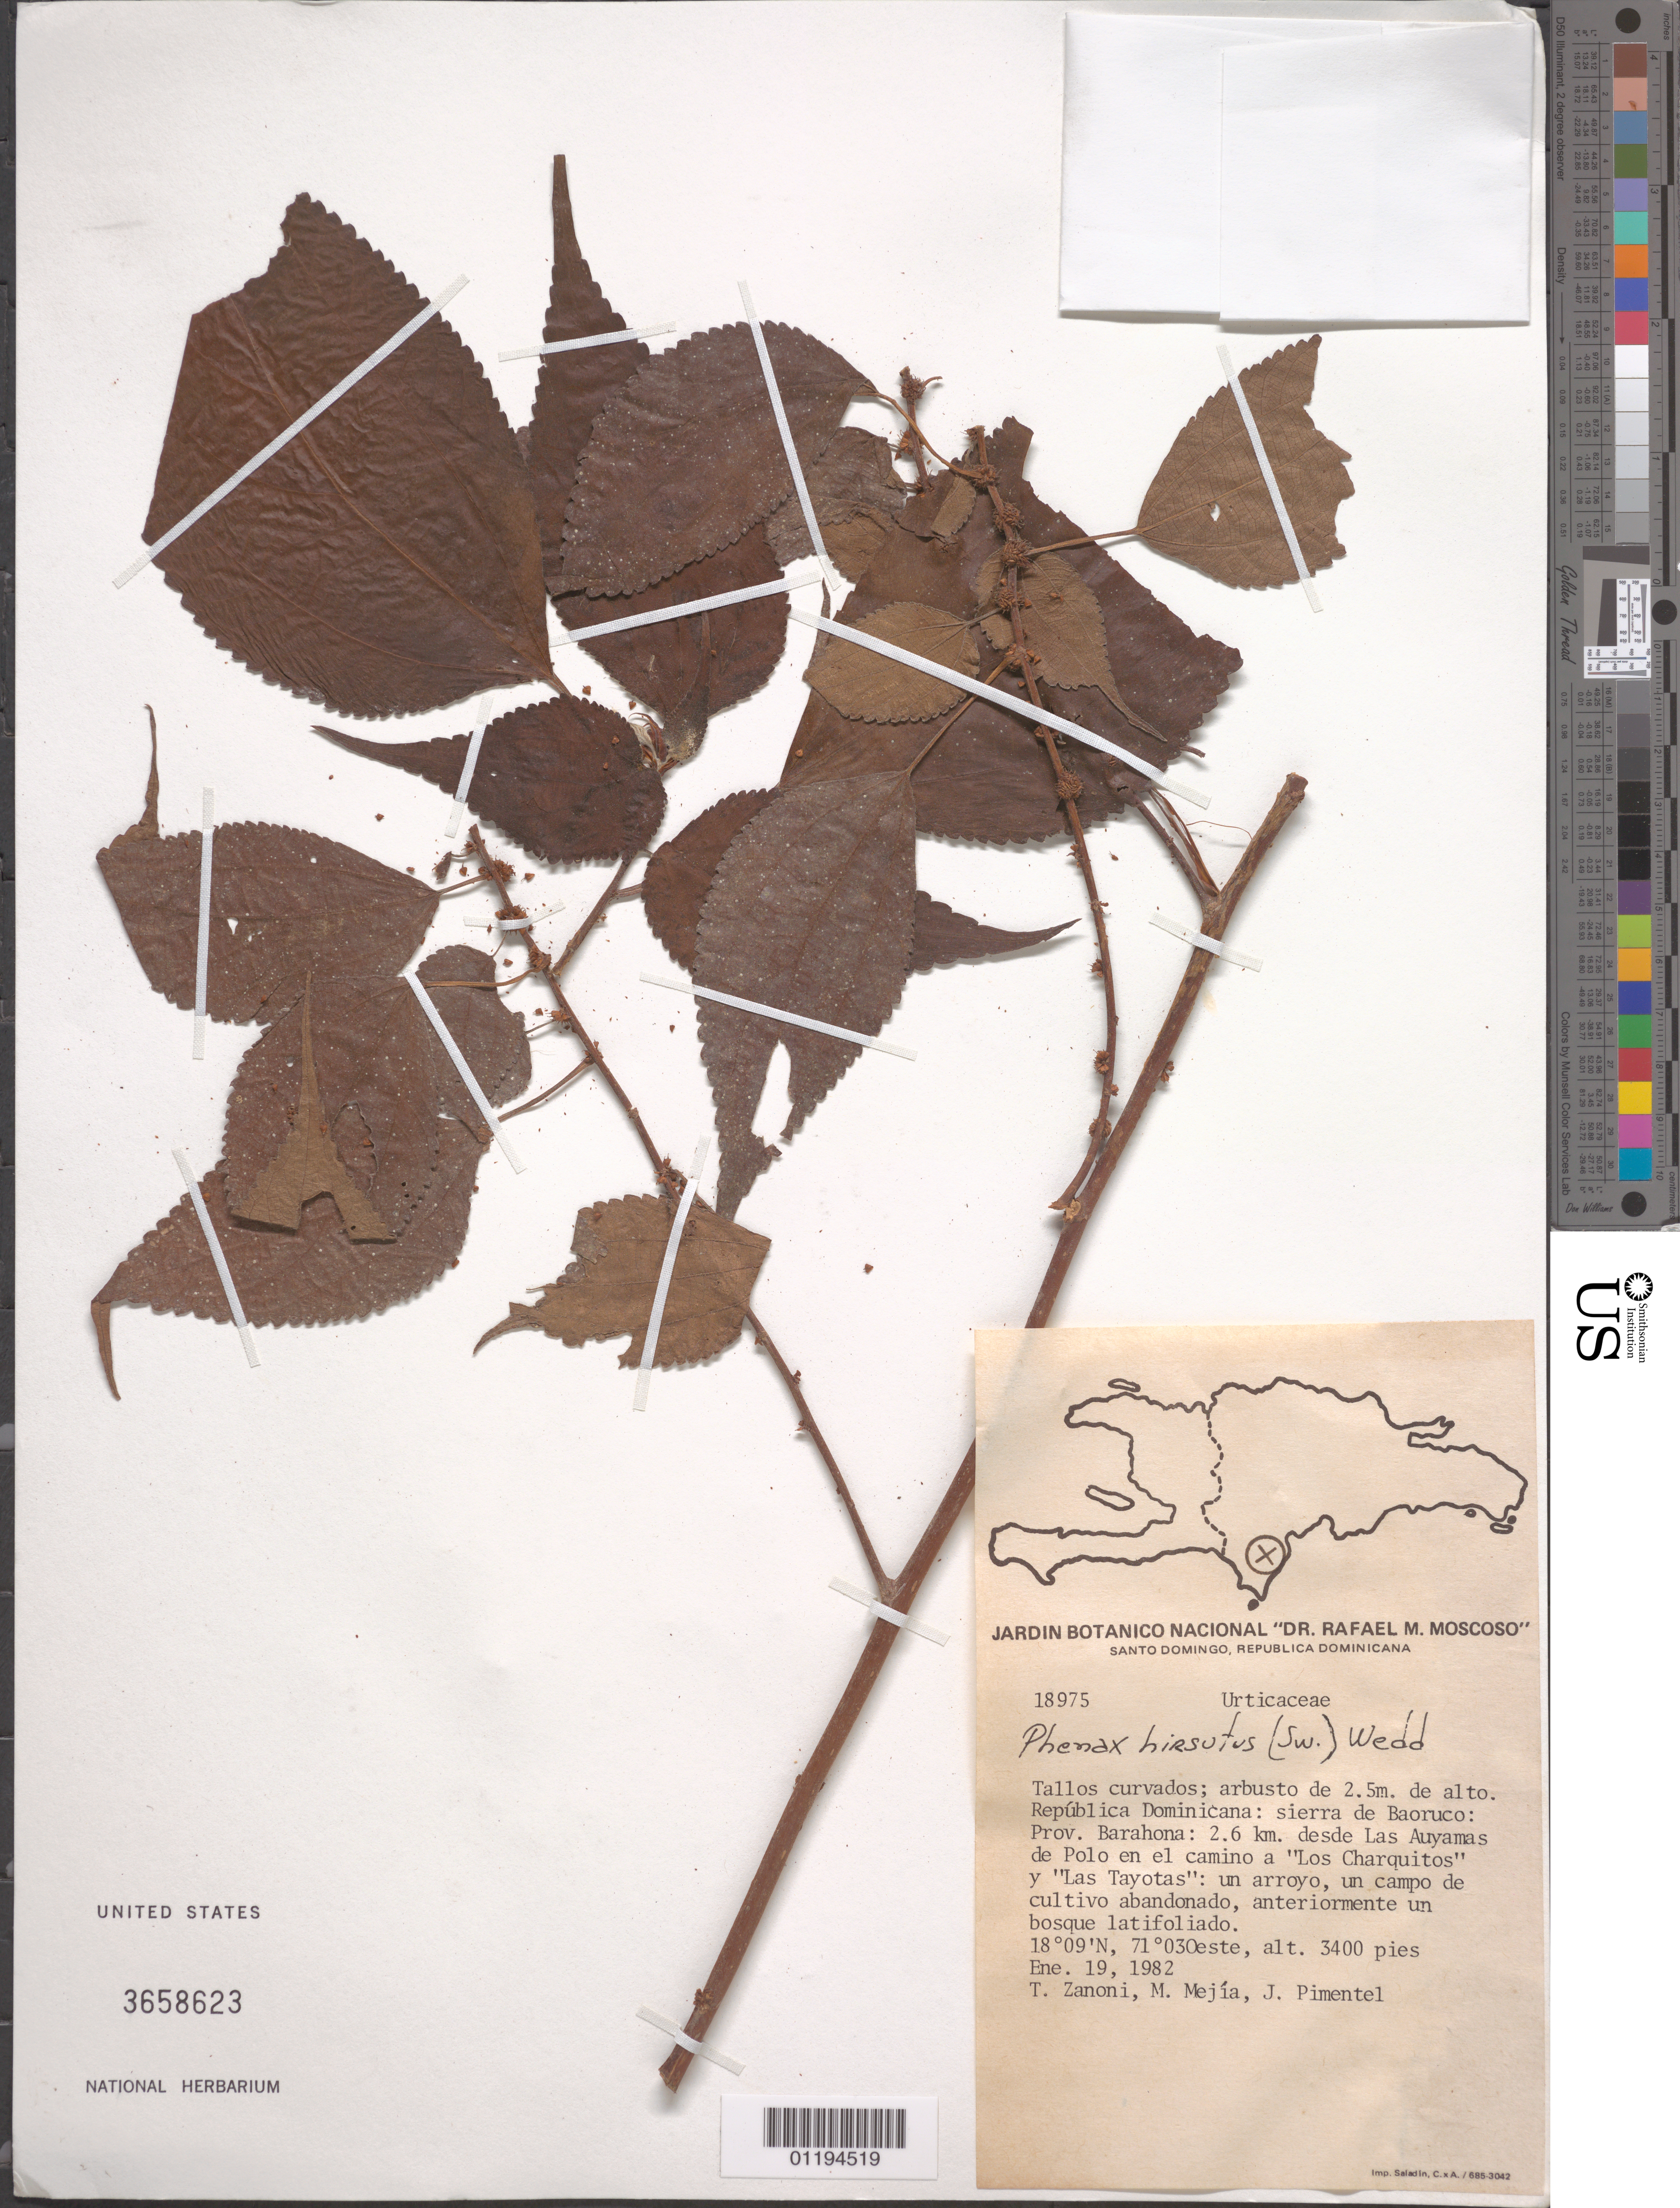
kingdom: Plantae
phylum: Tracheophyta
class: Magnoliopsida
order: Rosales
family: Urticaceae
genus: Phenax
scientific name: Phenax hirtus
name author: (Sw.) Wedd.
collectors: T. A. Zanoni, M. Mejia & J. Pimental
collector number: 18975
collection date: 1982-01-19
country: Dominican Republic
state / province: Barahona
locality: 2.6 km from Las Auyamas del Polo on the way to "Las Charquintos" and "Las Tayotas"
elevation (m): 1036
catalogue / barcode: US 3658623